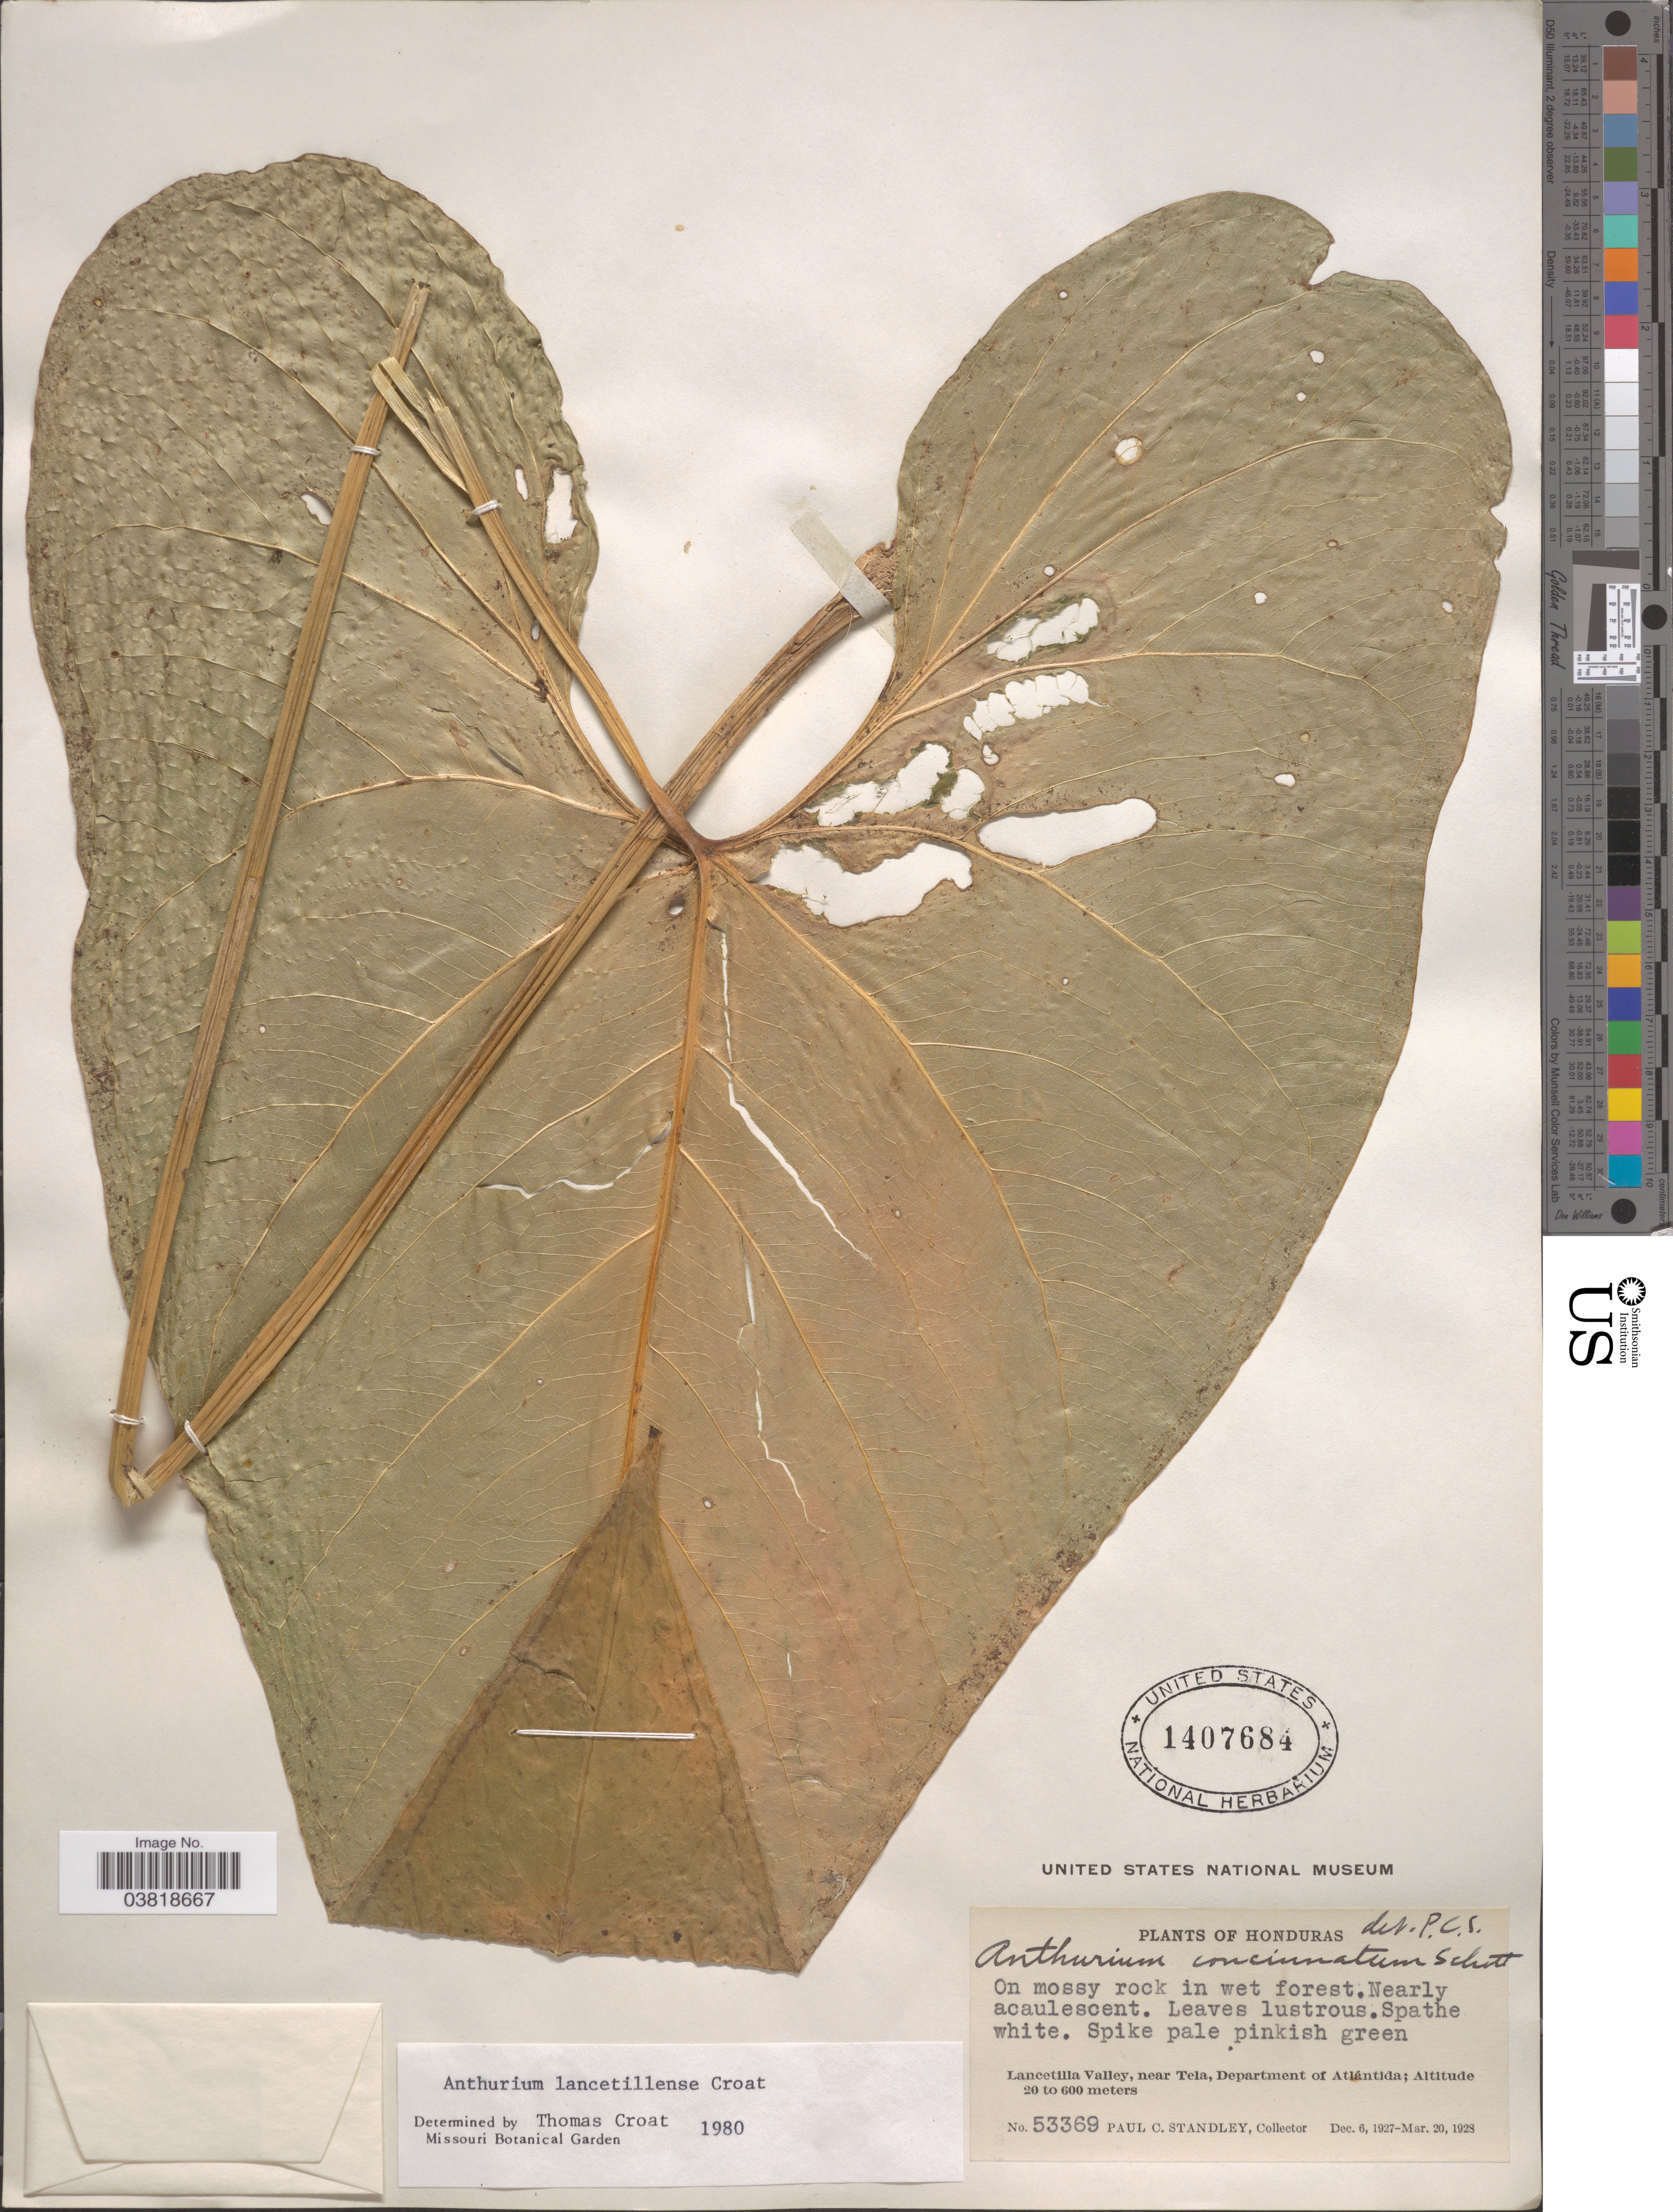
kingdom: Plantae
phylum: Tracheophyta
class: Liliopsida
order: Alismatales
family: Araceae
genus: Anthurium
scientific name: Anthurium lancetillense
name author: Croat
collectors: P. C. Standley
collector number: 53369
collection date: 1927-12-06/1928-03-20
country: Honduras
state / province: Atlantida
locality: Lancetilla Valley, near Tela, Department of Atlántida.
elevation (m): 20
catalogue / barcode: US 1407684